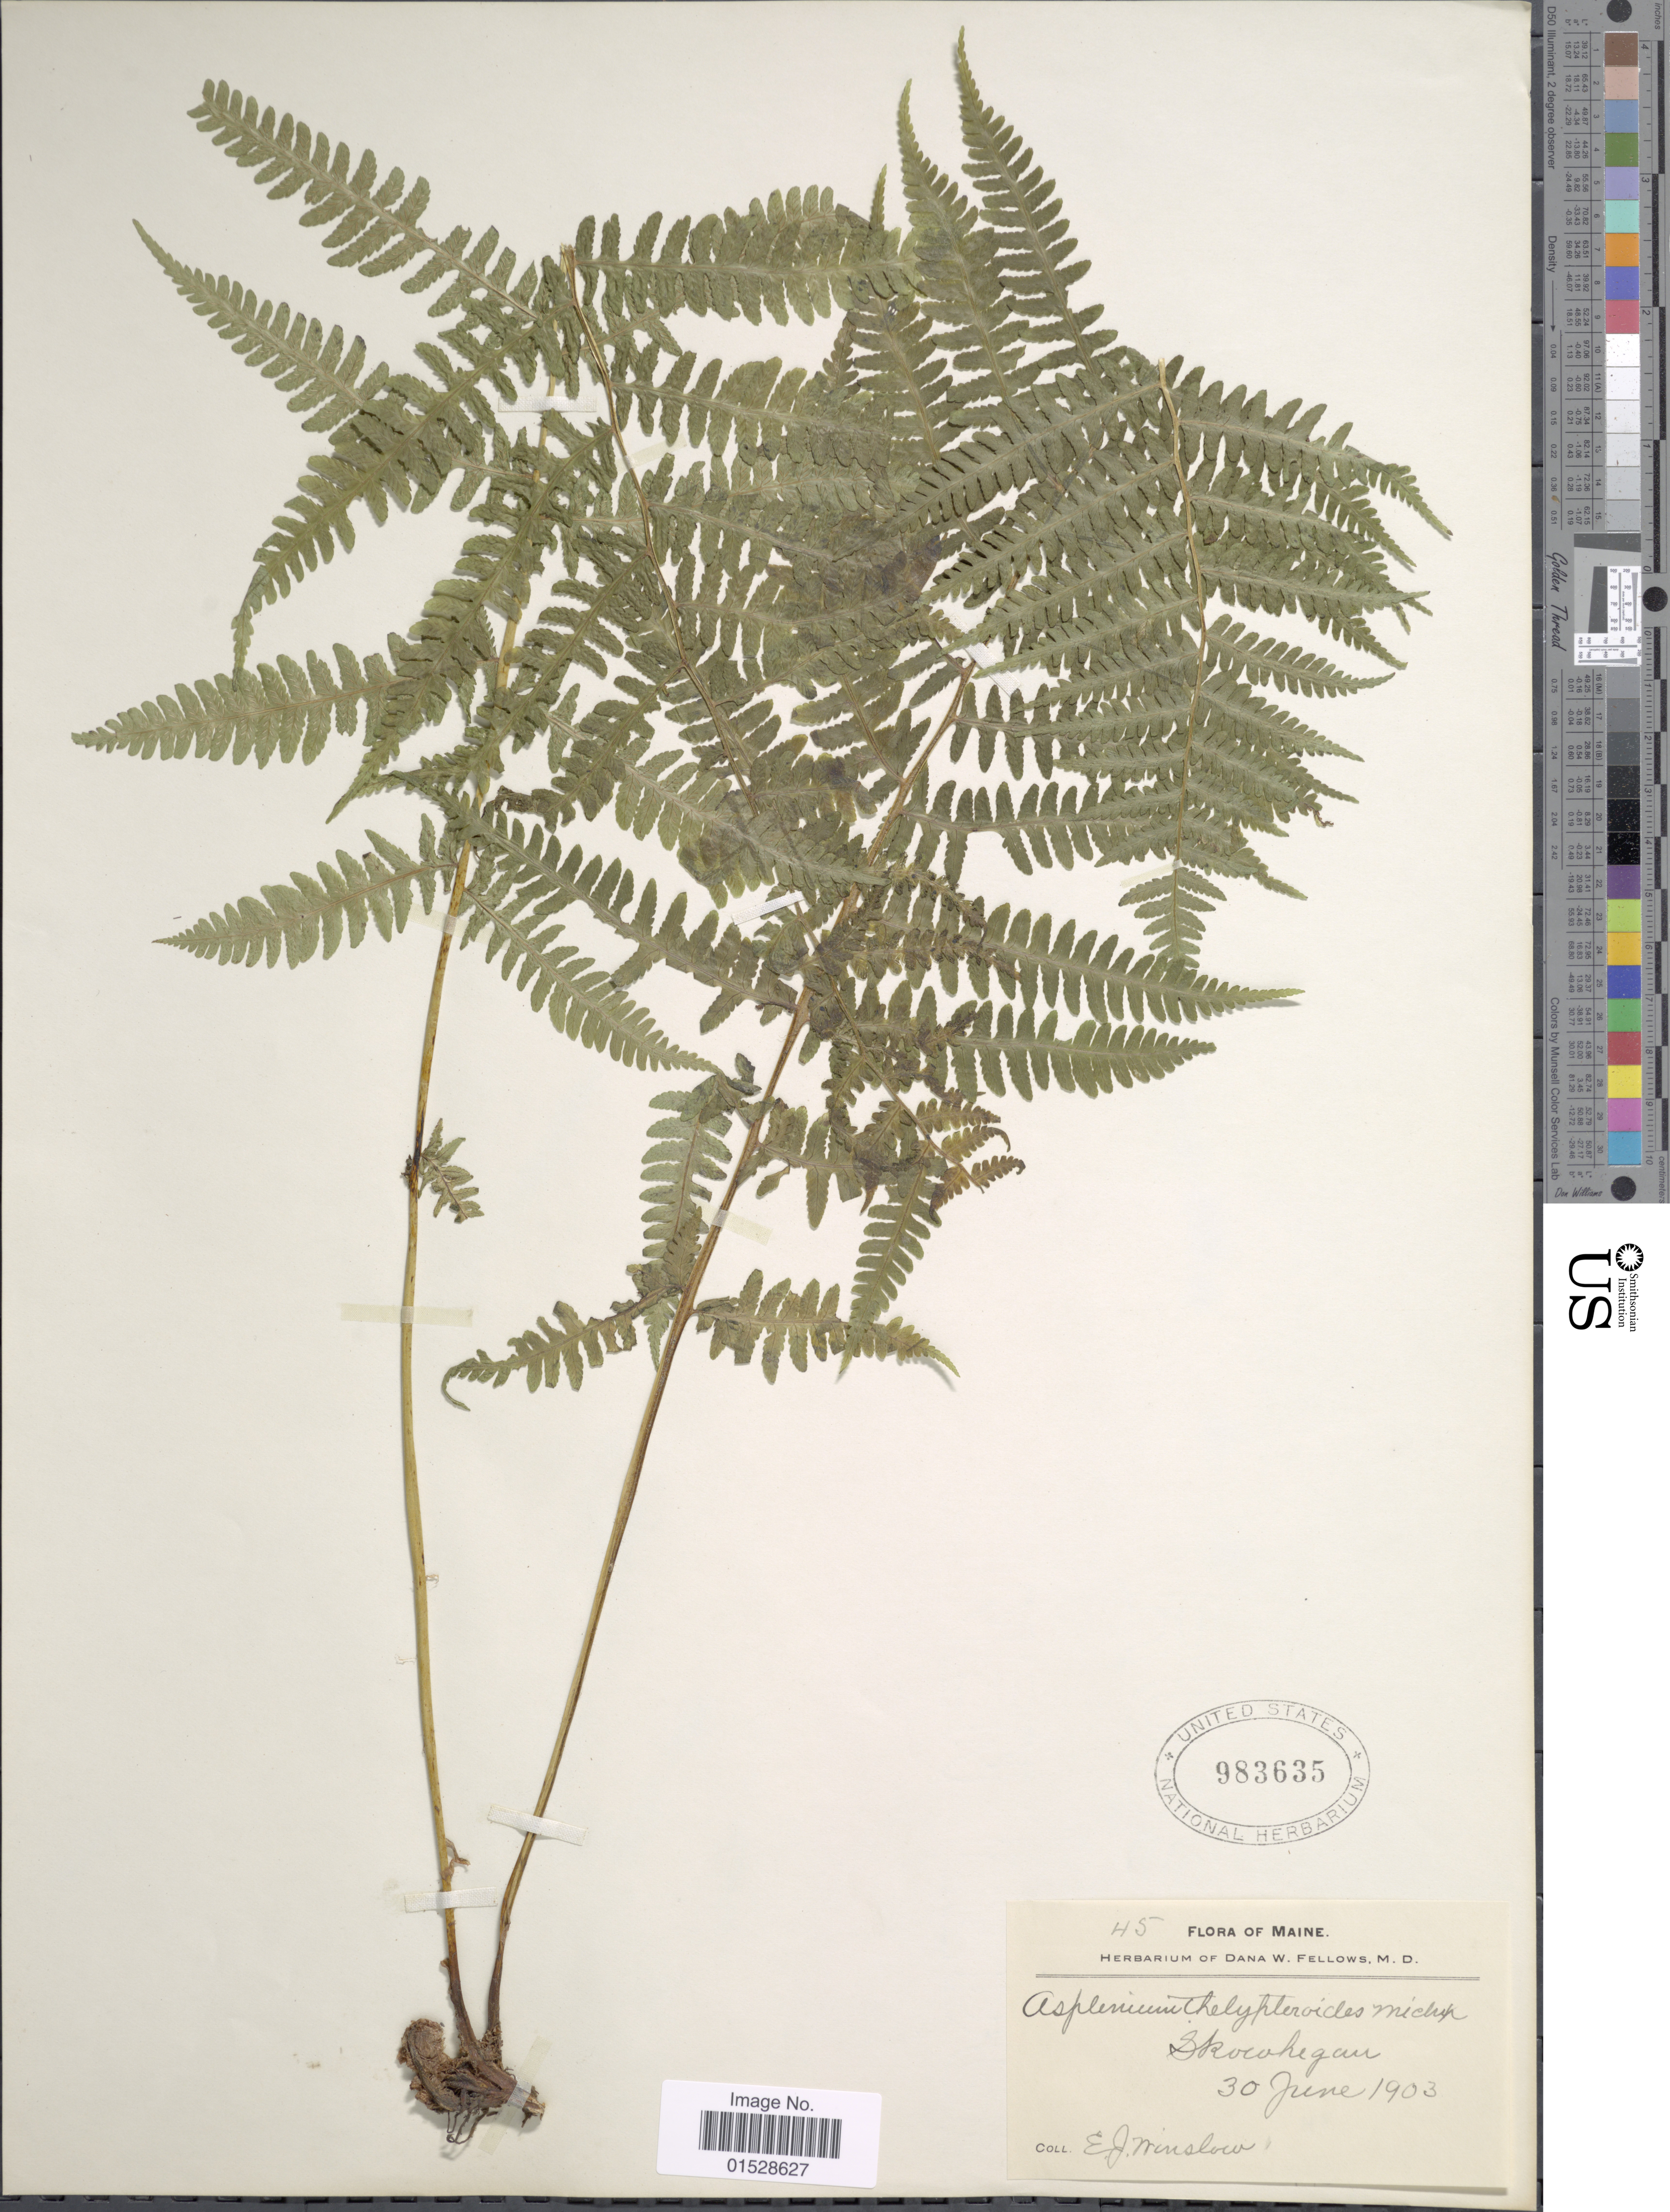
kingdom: Plantae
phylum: Tracheophyta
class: Polypodiopsida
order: Polypodiales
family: Athyriaceae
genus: Deparia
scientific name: Deparia acrostichoides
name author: (Sw.) M. Kato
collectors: E. Winslow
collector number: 45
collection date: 1903-06-30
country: United States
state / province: Maine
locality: Skowhegan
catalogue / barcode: US 983635